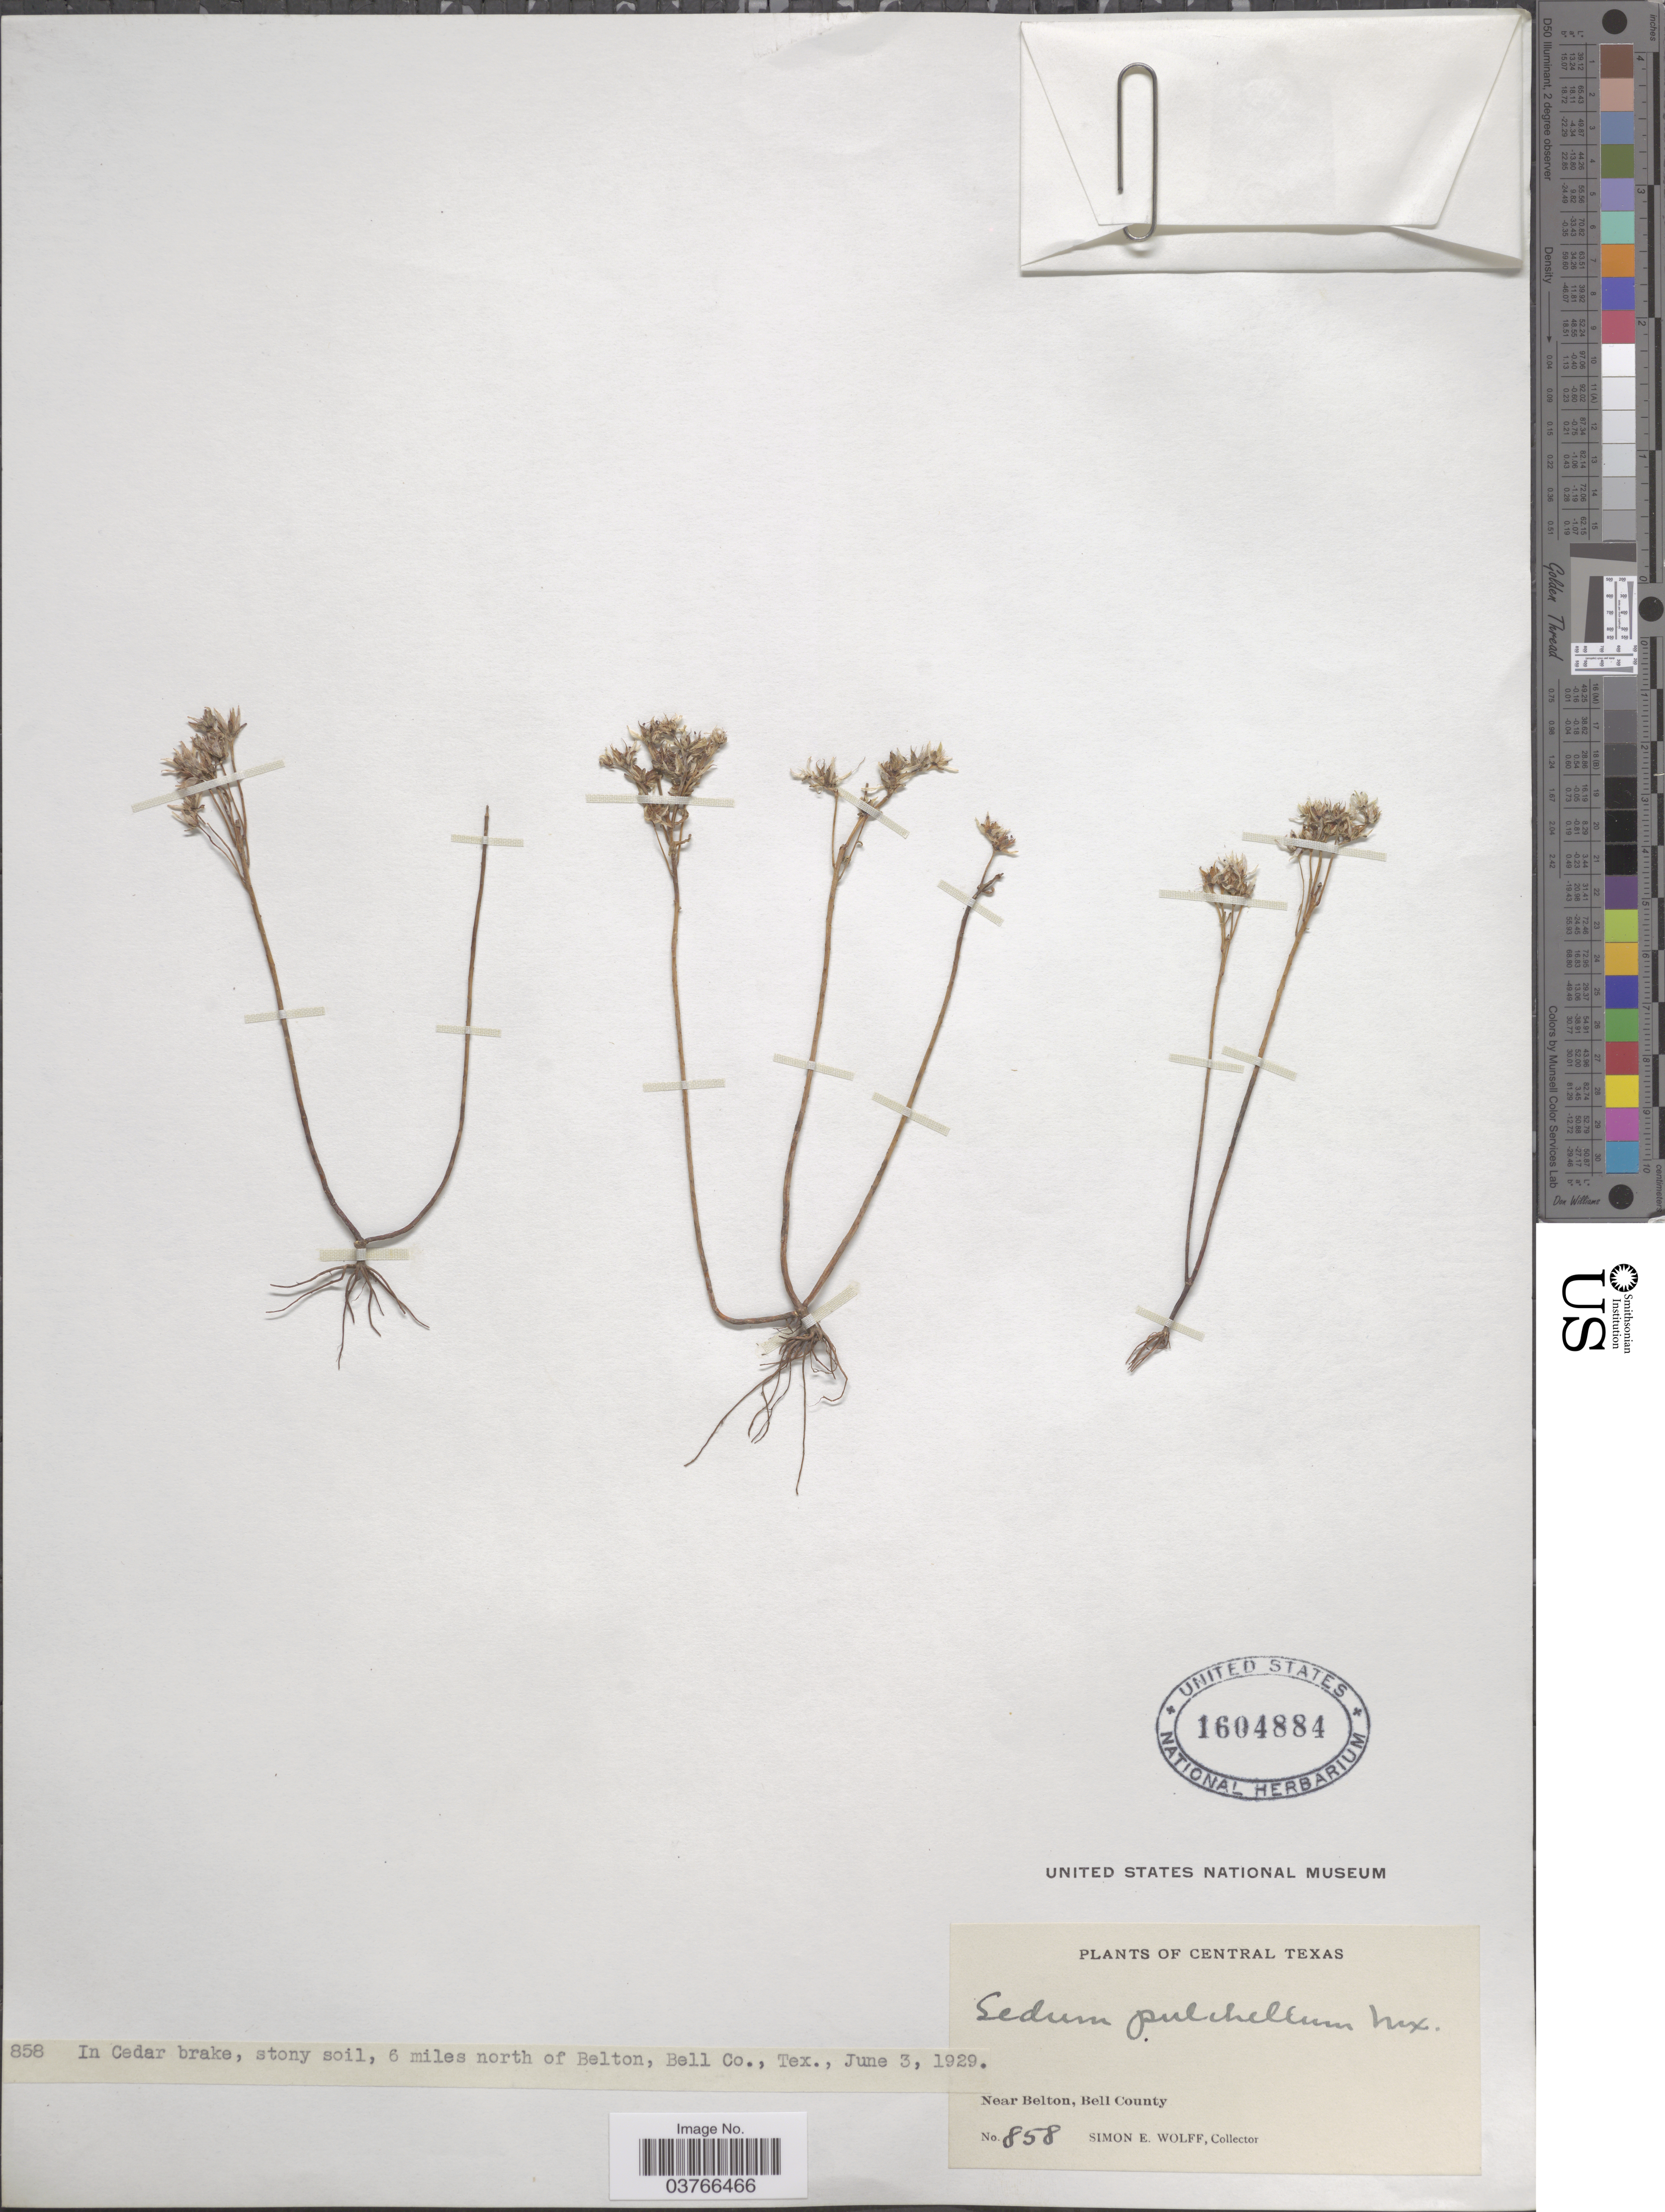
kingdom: Plantae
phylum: Tracheophyta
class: Magnoliopsida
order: Saxifragales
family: Crassulaceae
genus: Sedum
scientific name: Sedum pulchellum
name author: Michx.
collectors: S. E. Wolff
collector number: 858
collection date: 1929-06-03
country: United States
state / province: Texas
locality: Central Texas. Near Belton, Bell County. 6 miles north of Belton.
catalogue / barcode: US 1604884